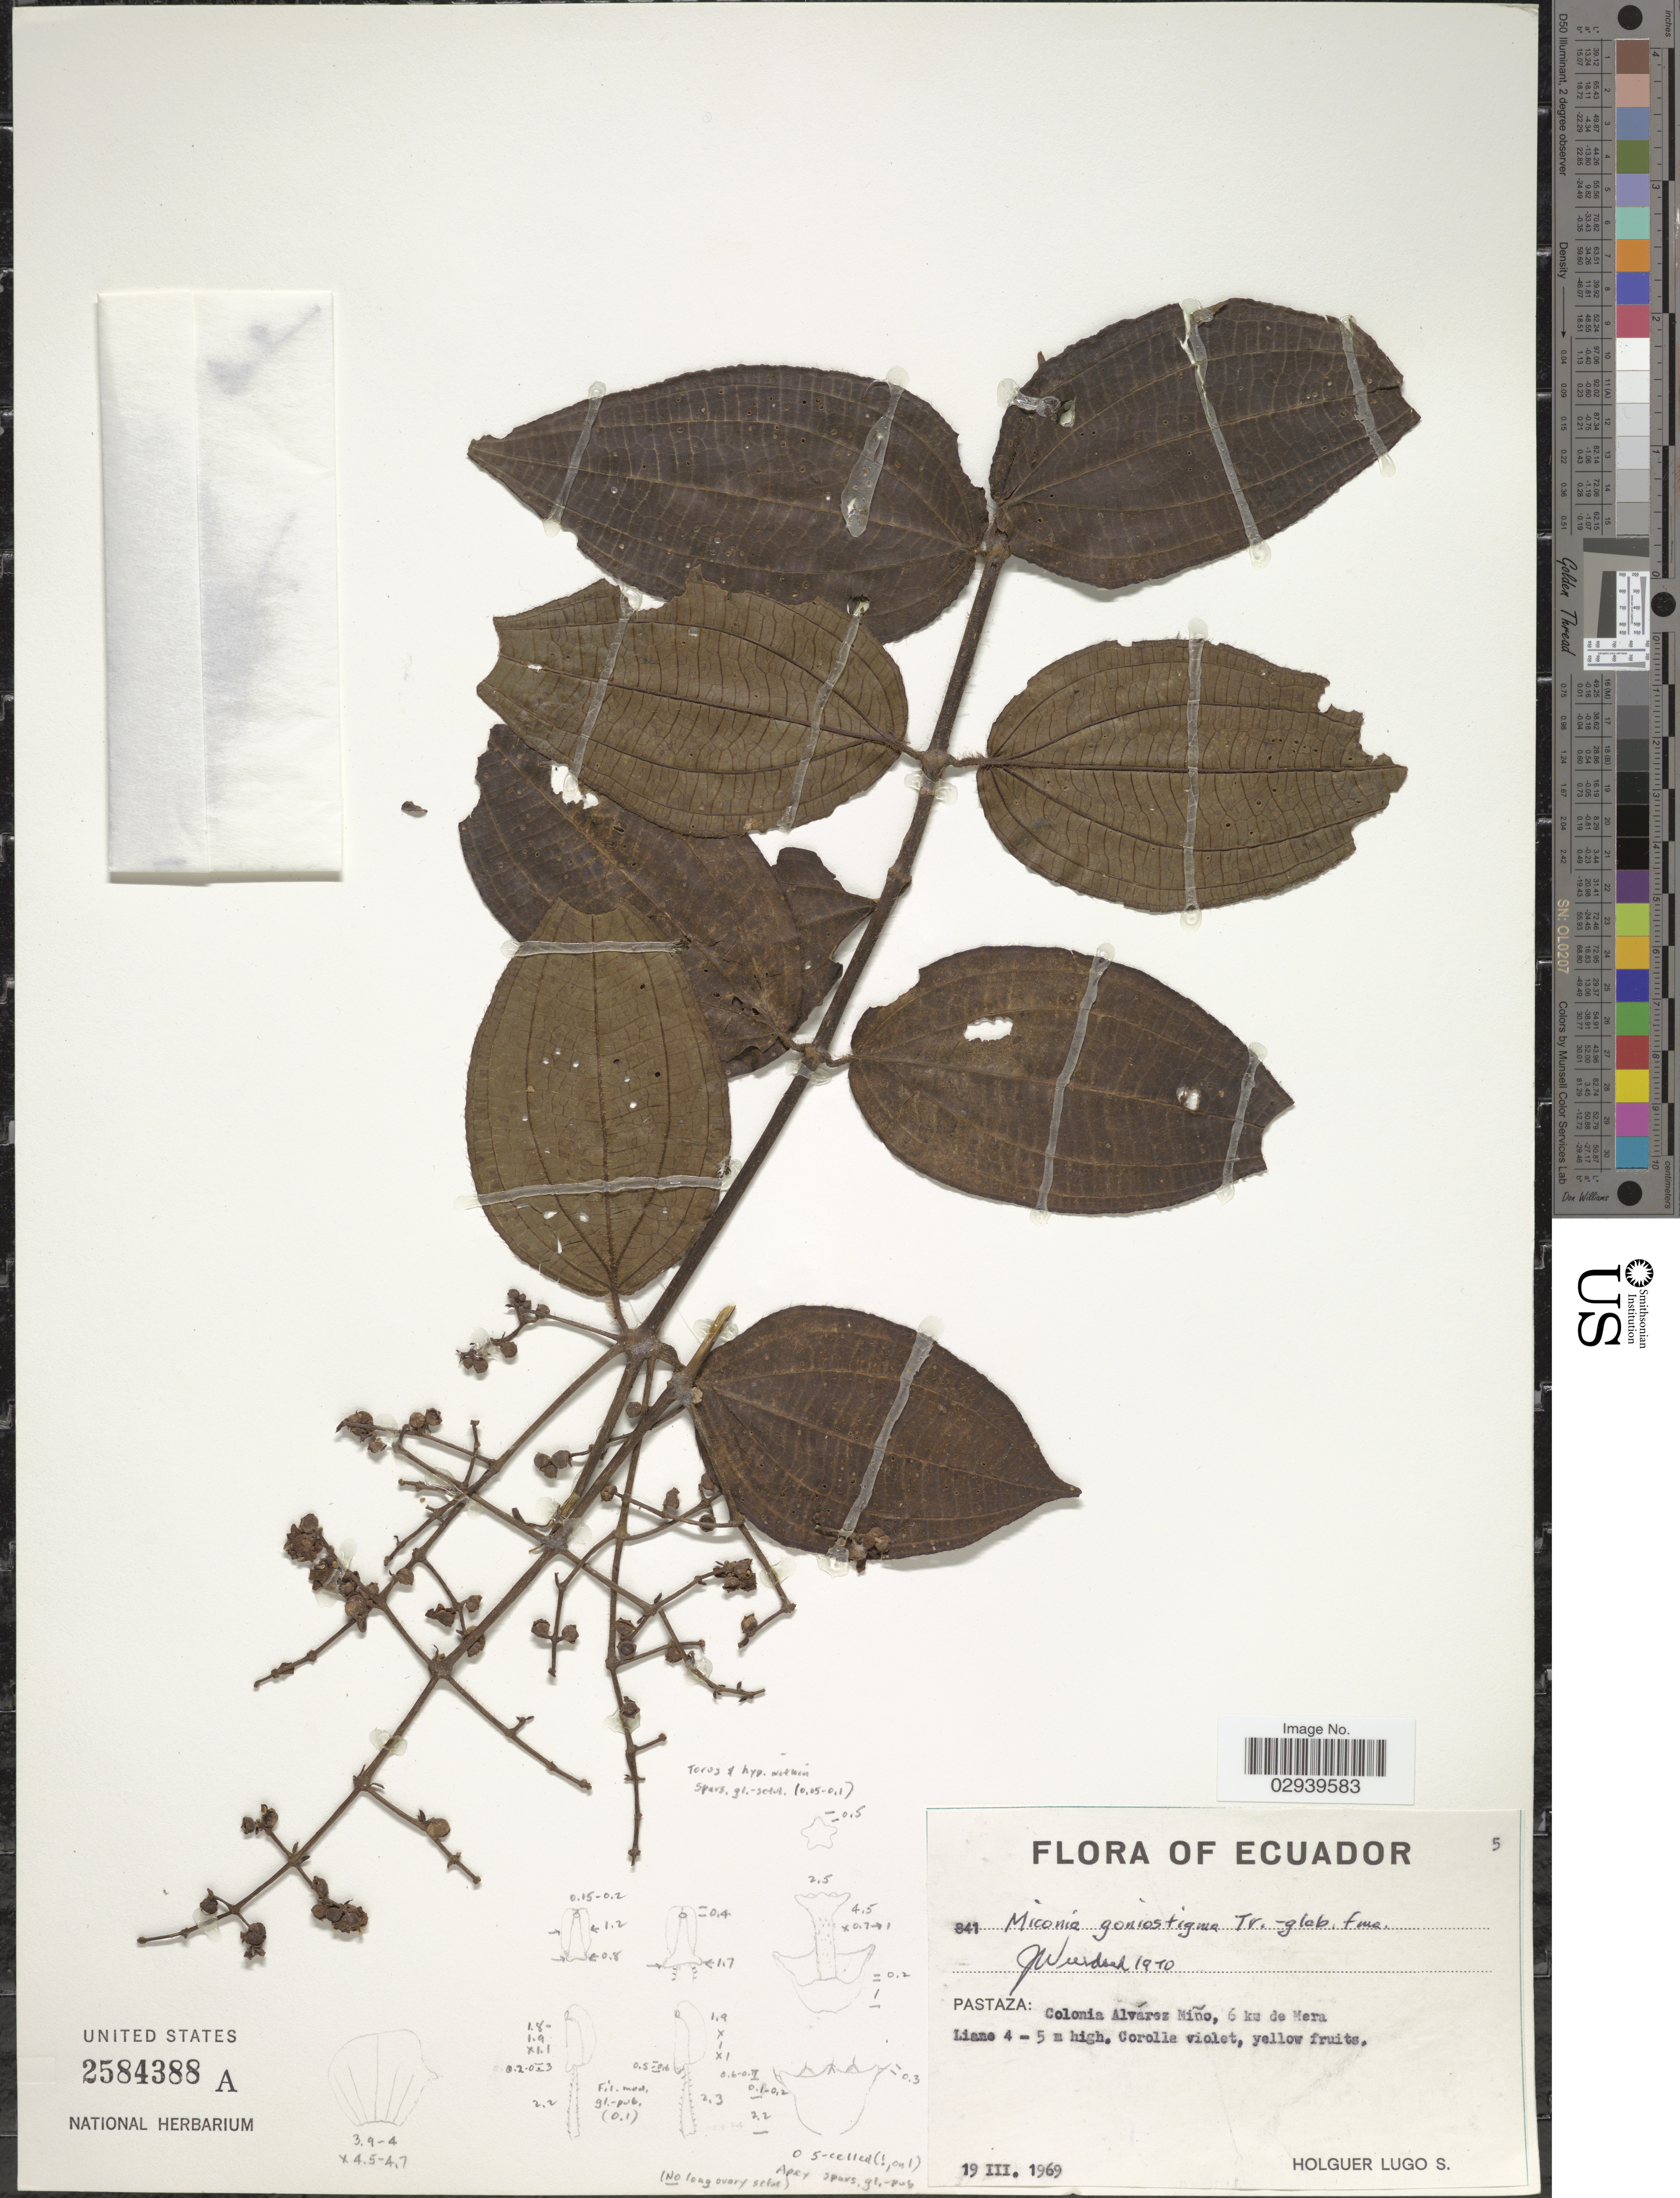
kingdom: Plantae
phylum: Tracheophyta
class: Magnoliopsida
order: Myrtales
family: Melastomataceae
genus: Miconia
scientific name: Miconia goniostigma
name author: Triana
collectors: H. Lugo S.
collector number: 841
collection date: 1969-03-19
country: Ecuador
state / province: Pastaza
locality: Colonia Alvárez Miño, 6 km de Mera.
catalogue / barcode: US 2584388A